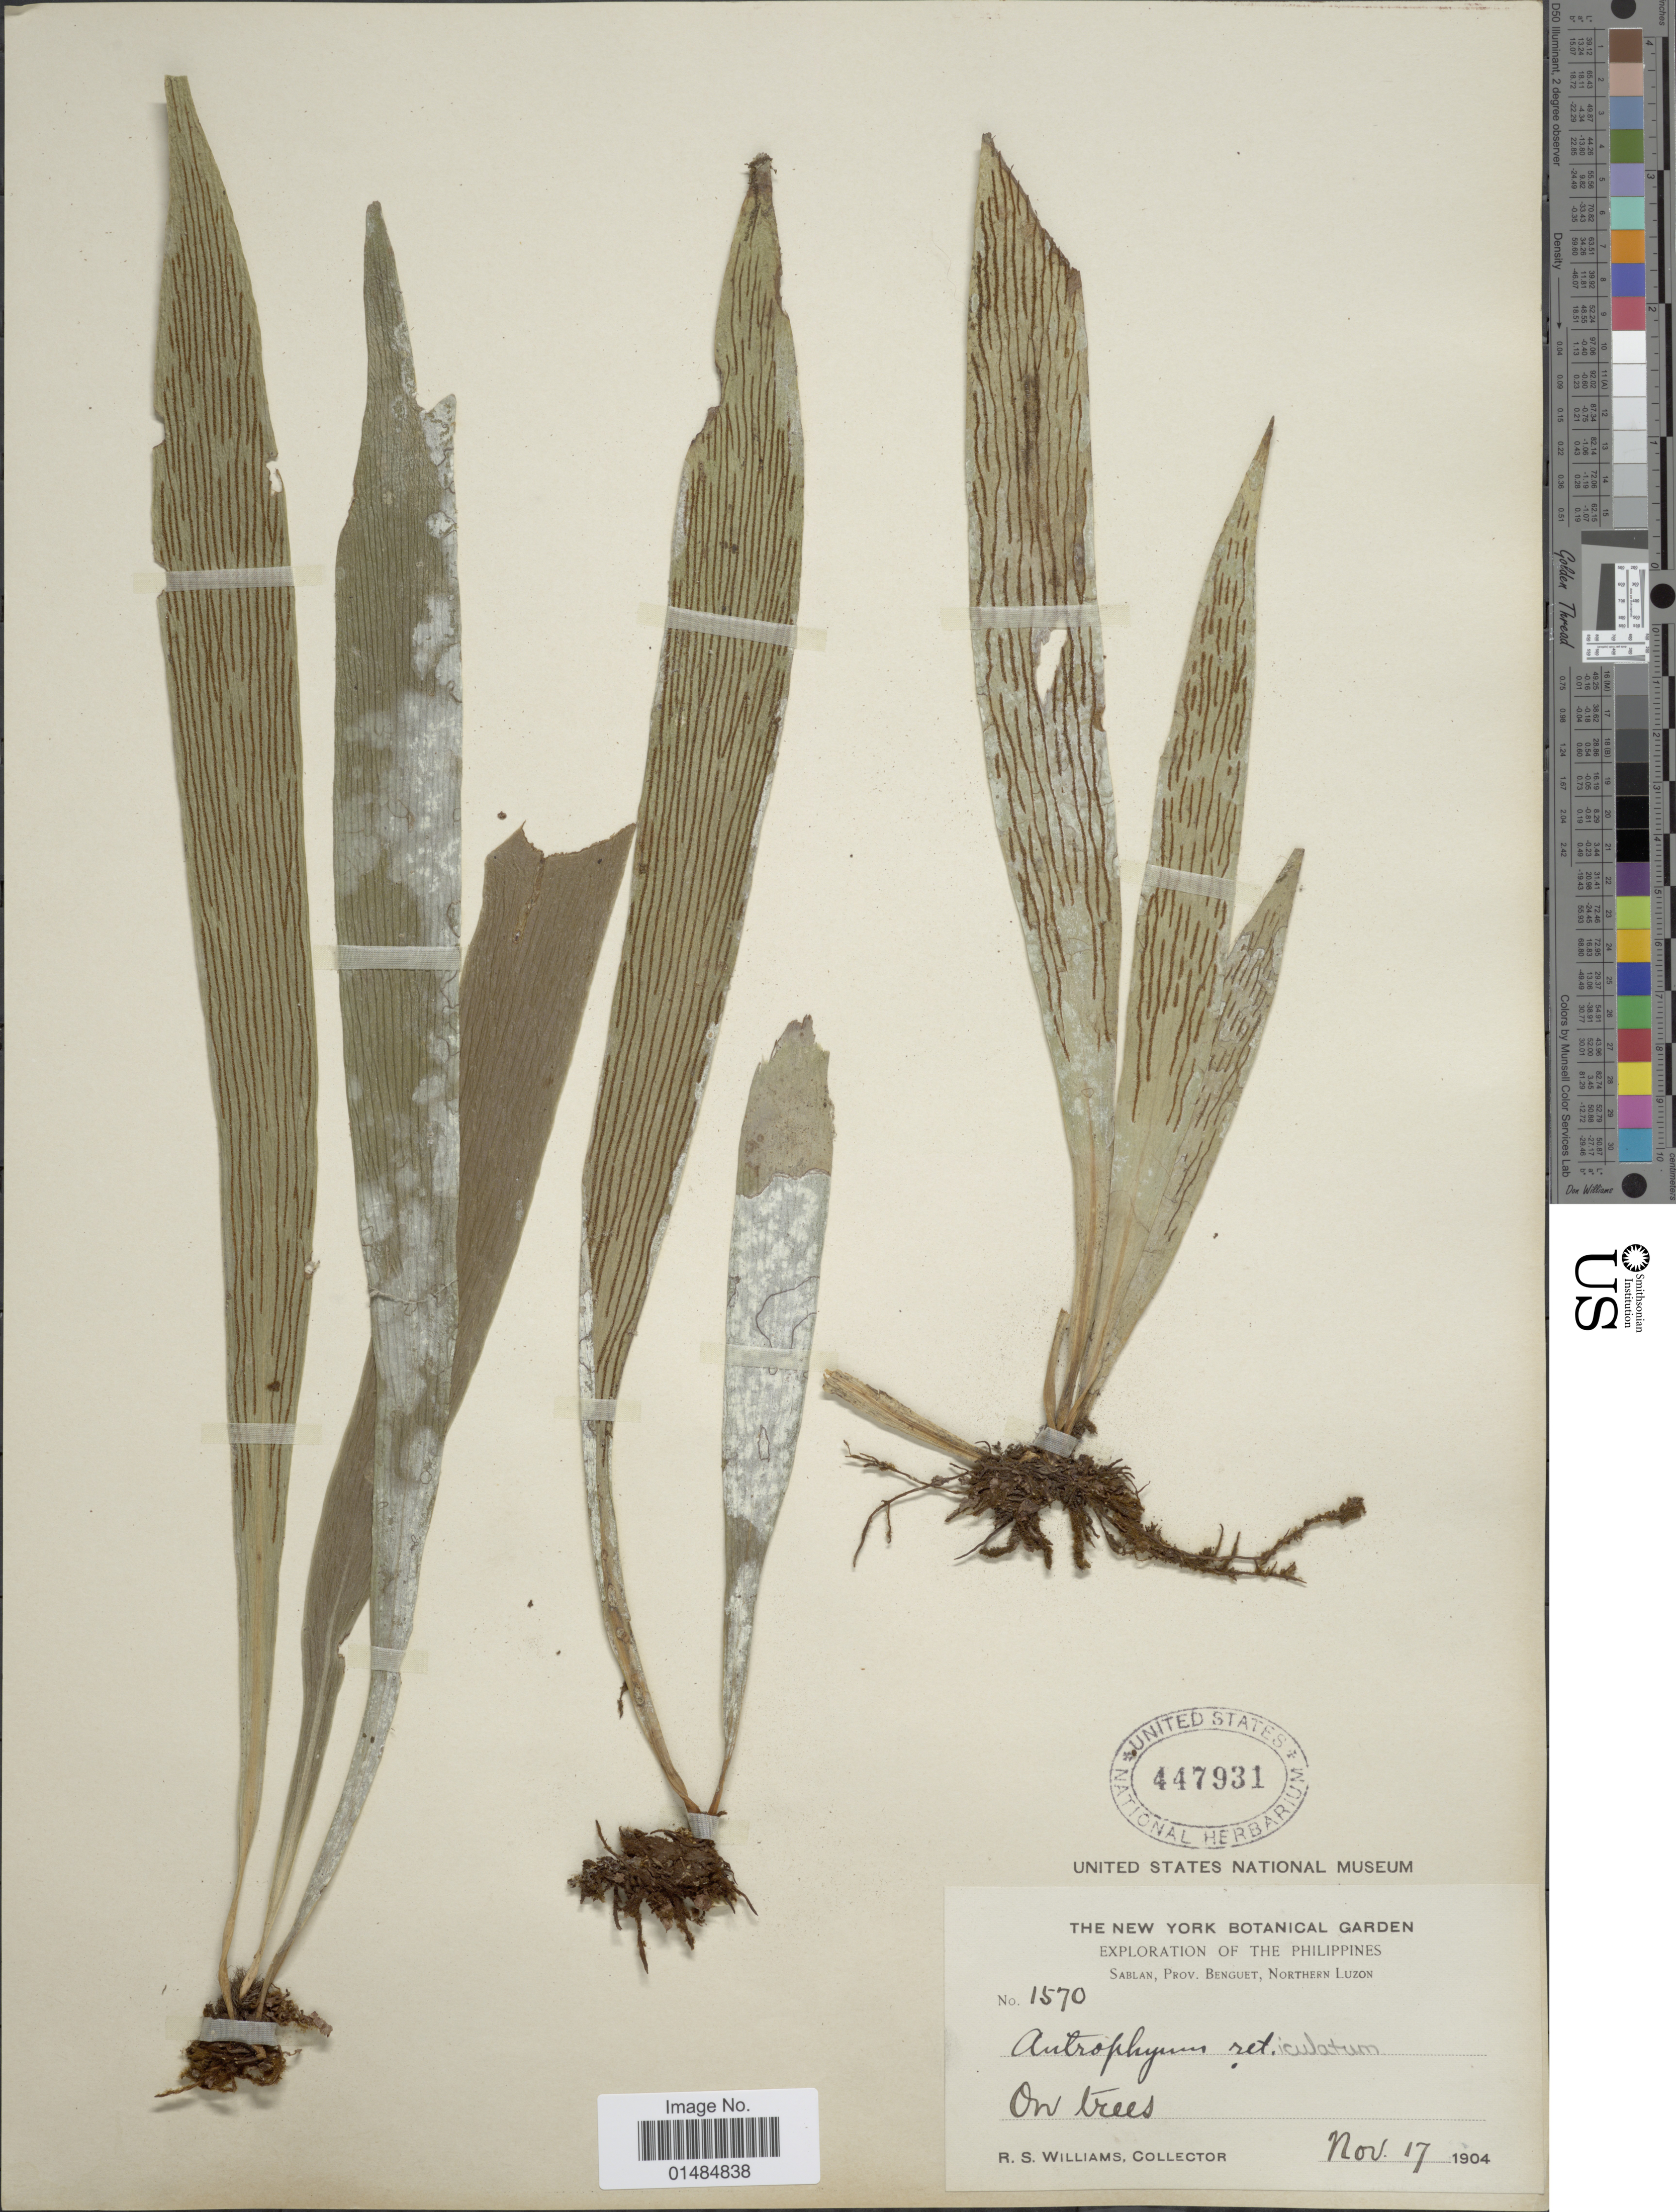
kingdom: Plantae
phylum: Tracheophyta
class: Polypodiopsida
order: Polypodiales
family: Pteridaceae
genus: Antrophyum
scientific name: Antrophyum reticulatum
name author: (G. Forst.) Kaulf.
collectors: R. S. Williams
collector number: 1570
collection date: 1904-11-17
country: Philippines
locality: Sablan, Prov. Benguet, Northern Luzon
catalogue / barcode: US 447931